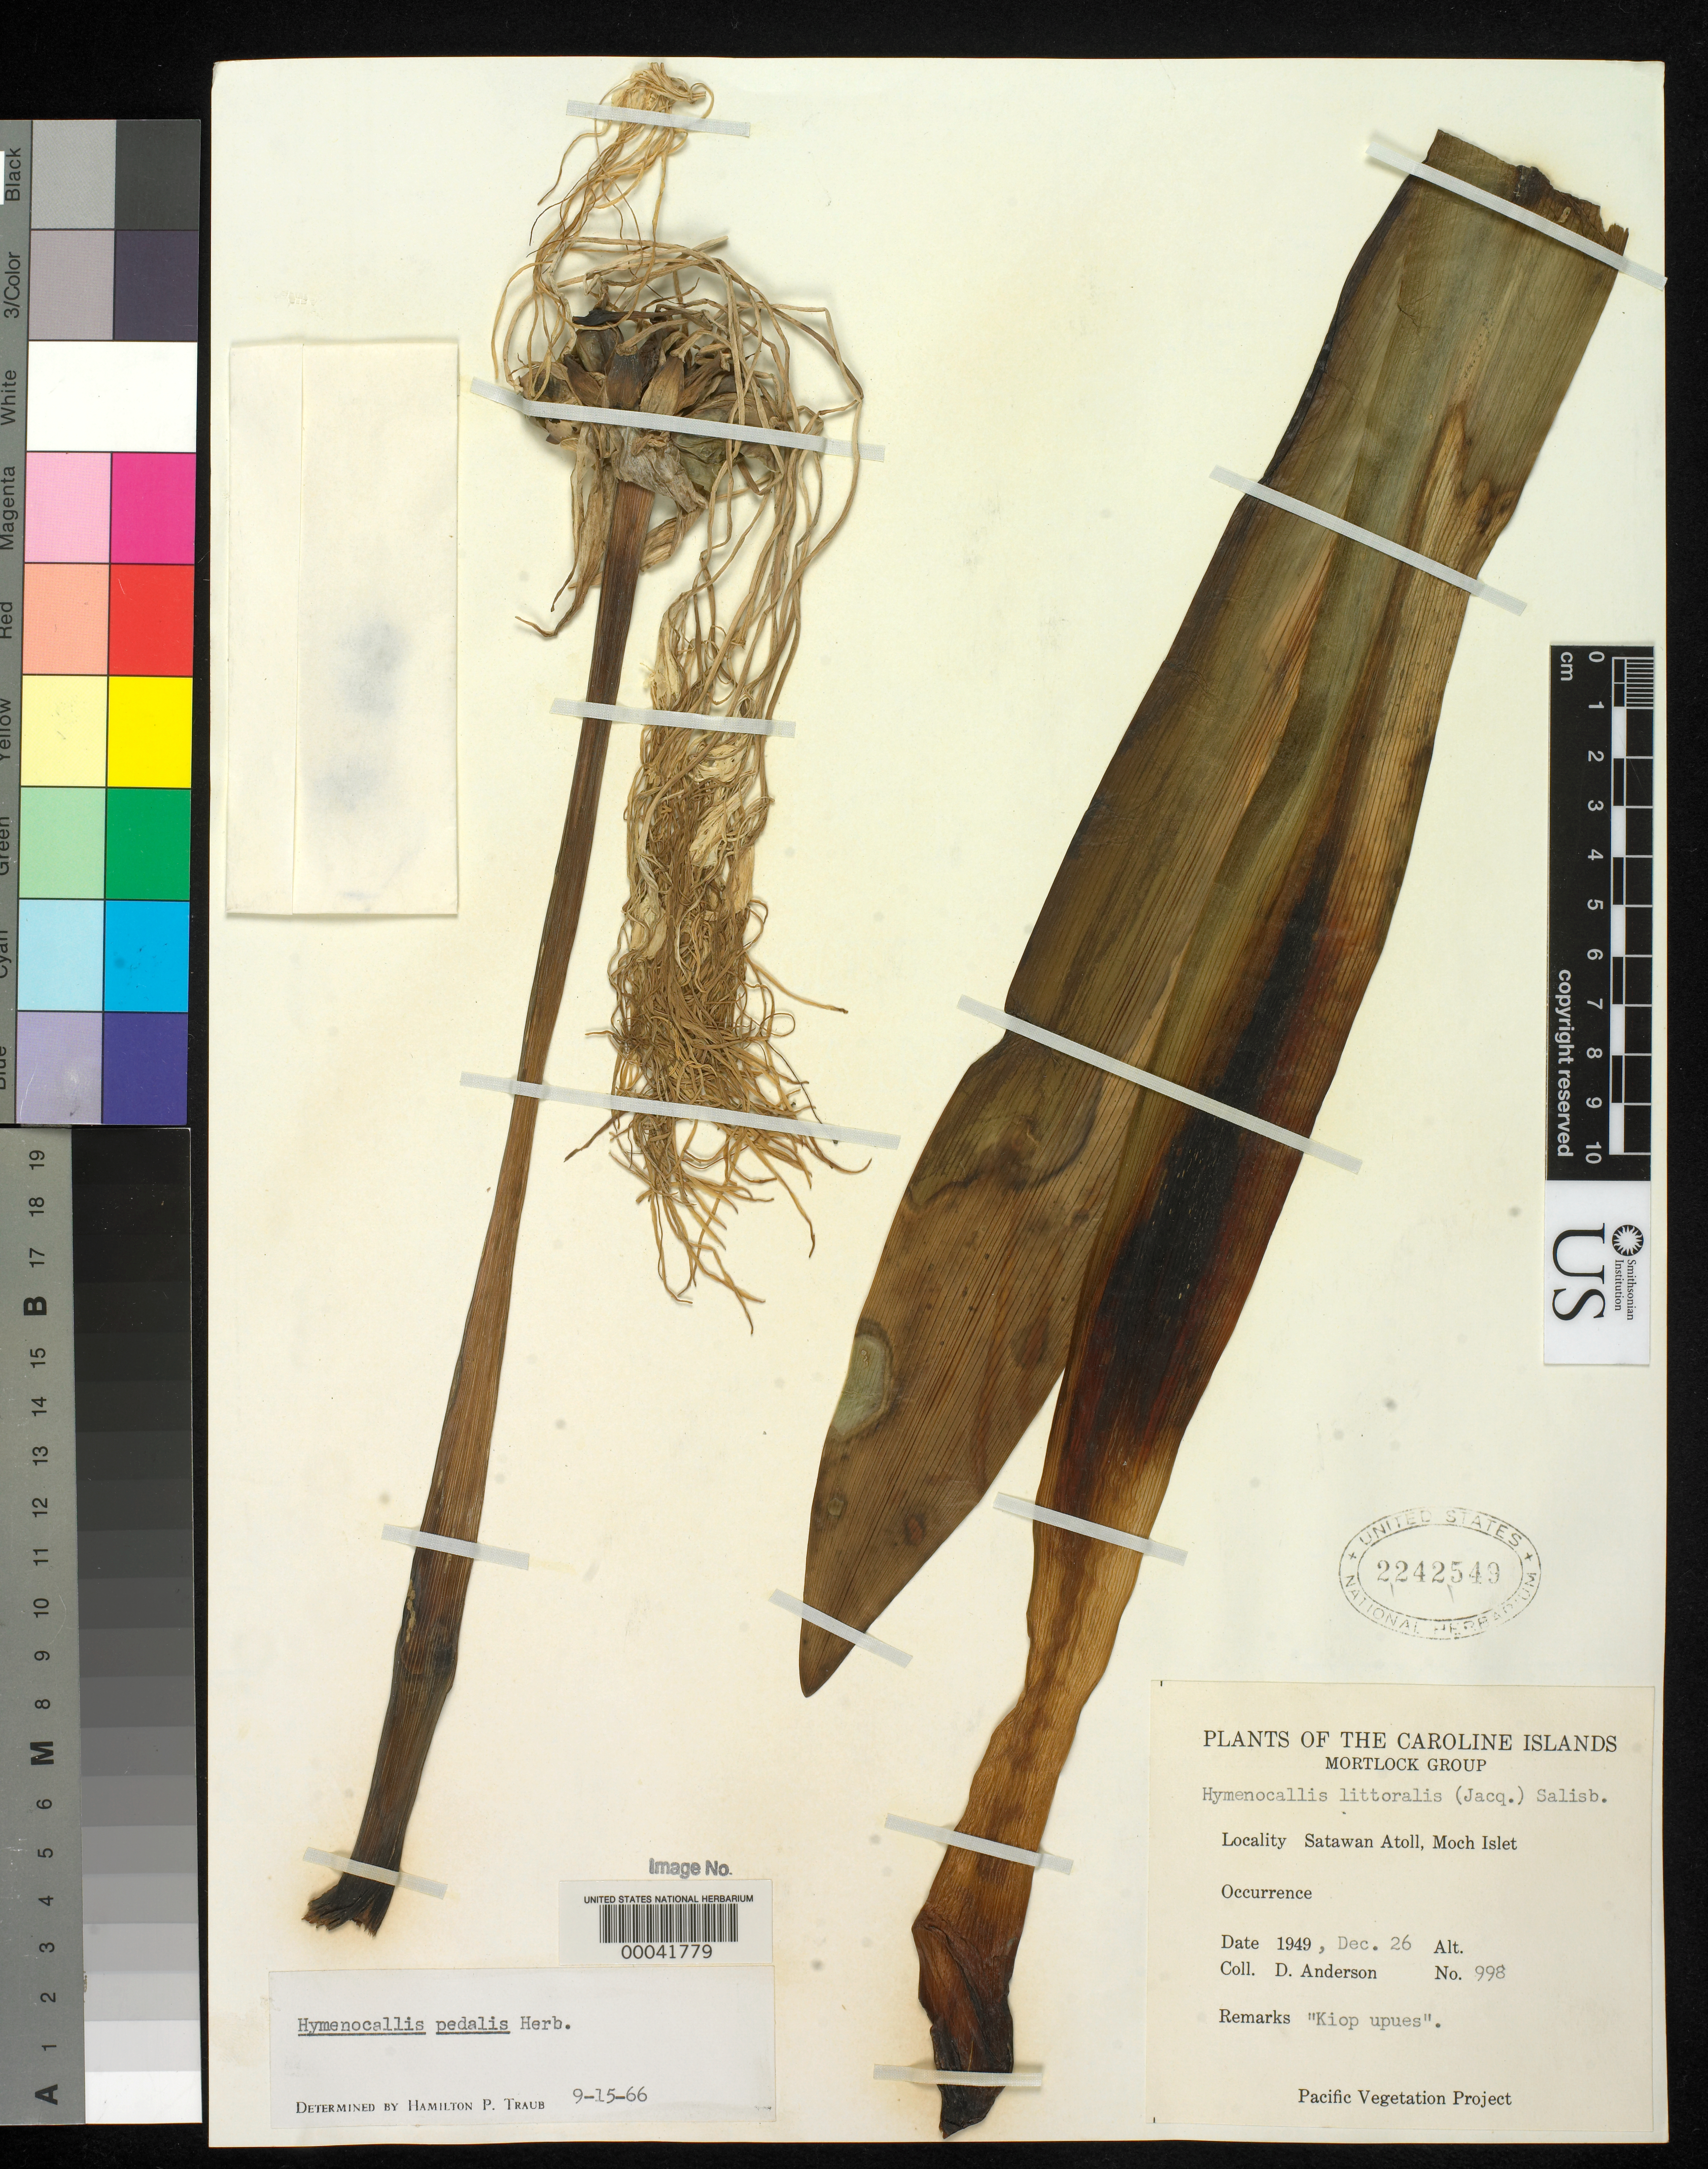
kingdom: Plantae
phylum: Tracheophyta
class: Liliopsida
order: Asparagales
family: Amaryllidaceae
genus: Hymenocallis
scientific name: Hymenocallis pedalis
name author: Herb.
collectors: D. Anderson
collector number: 998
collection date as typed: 26 Dec 1949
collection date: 1949-12-26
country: Micronesia, Federated States of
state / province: Truk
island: Satawan Atoll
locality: Moch islet, Satawan Atoll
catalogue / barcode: US 2242549